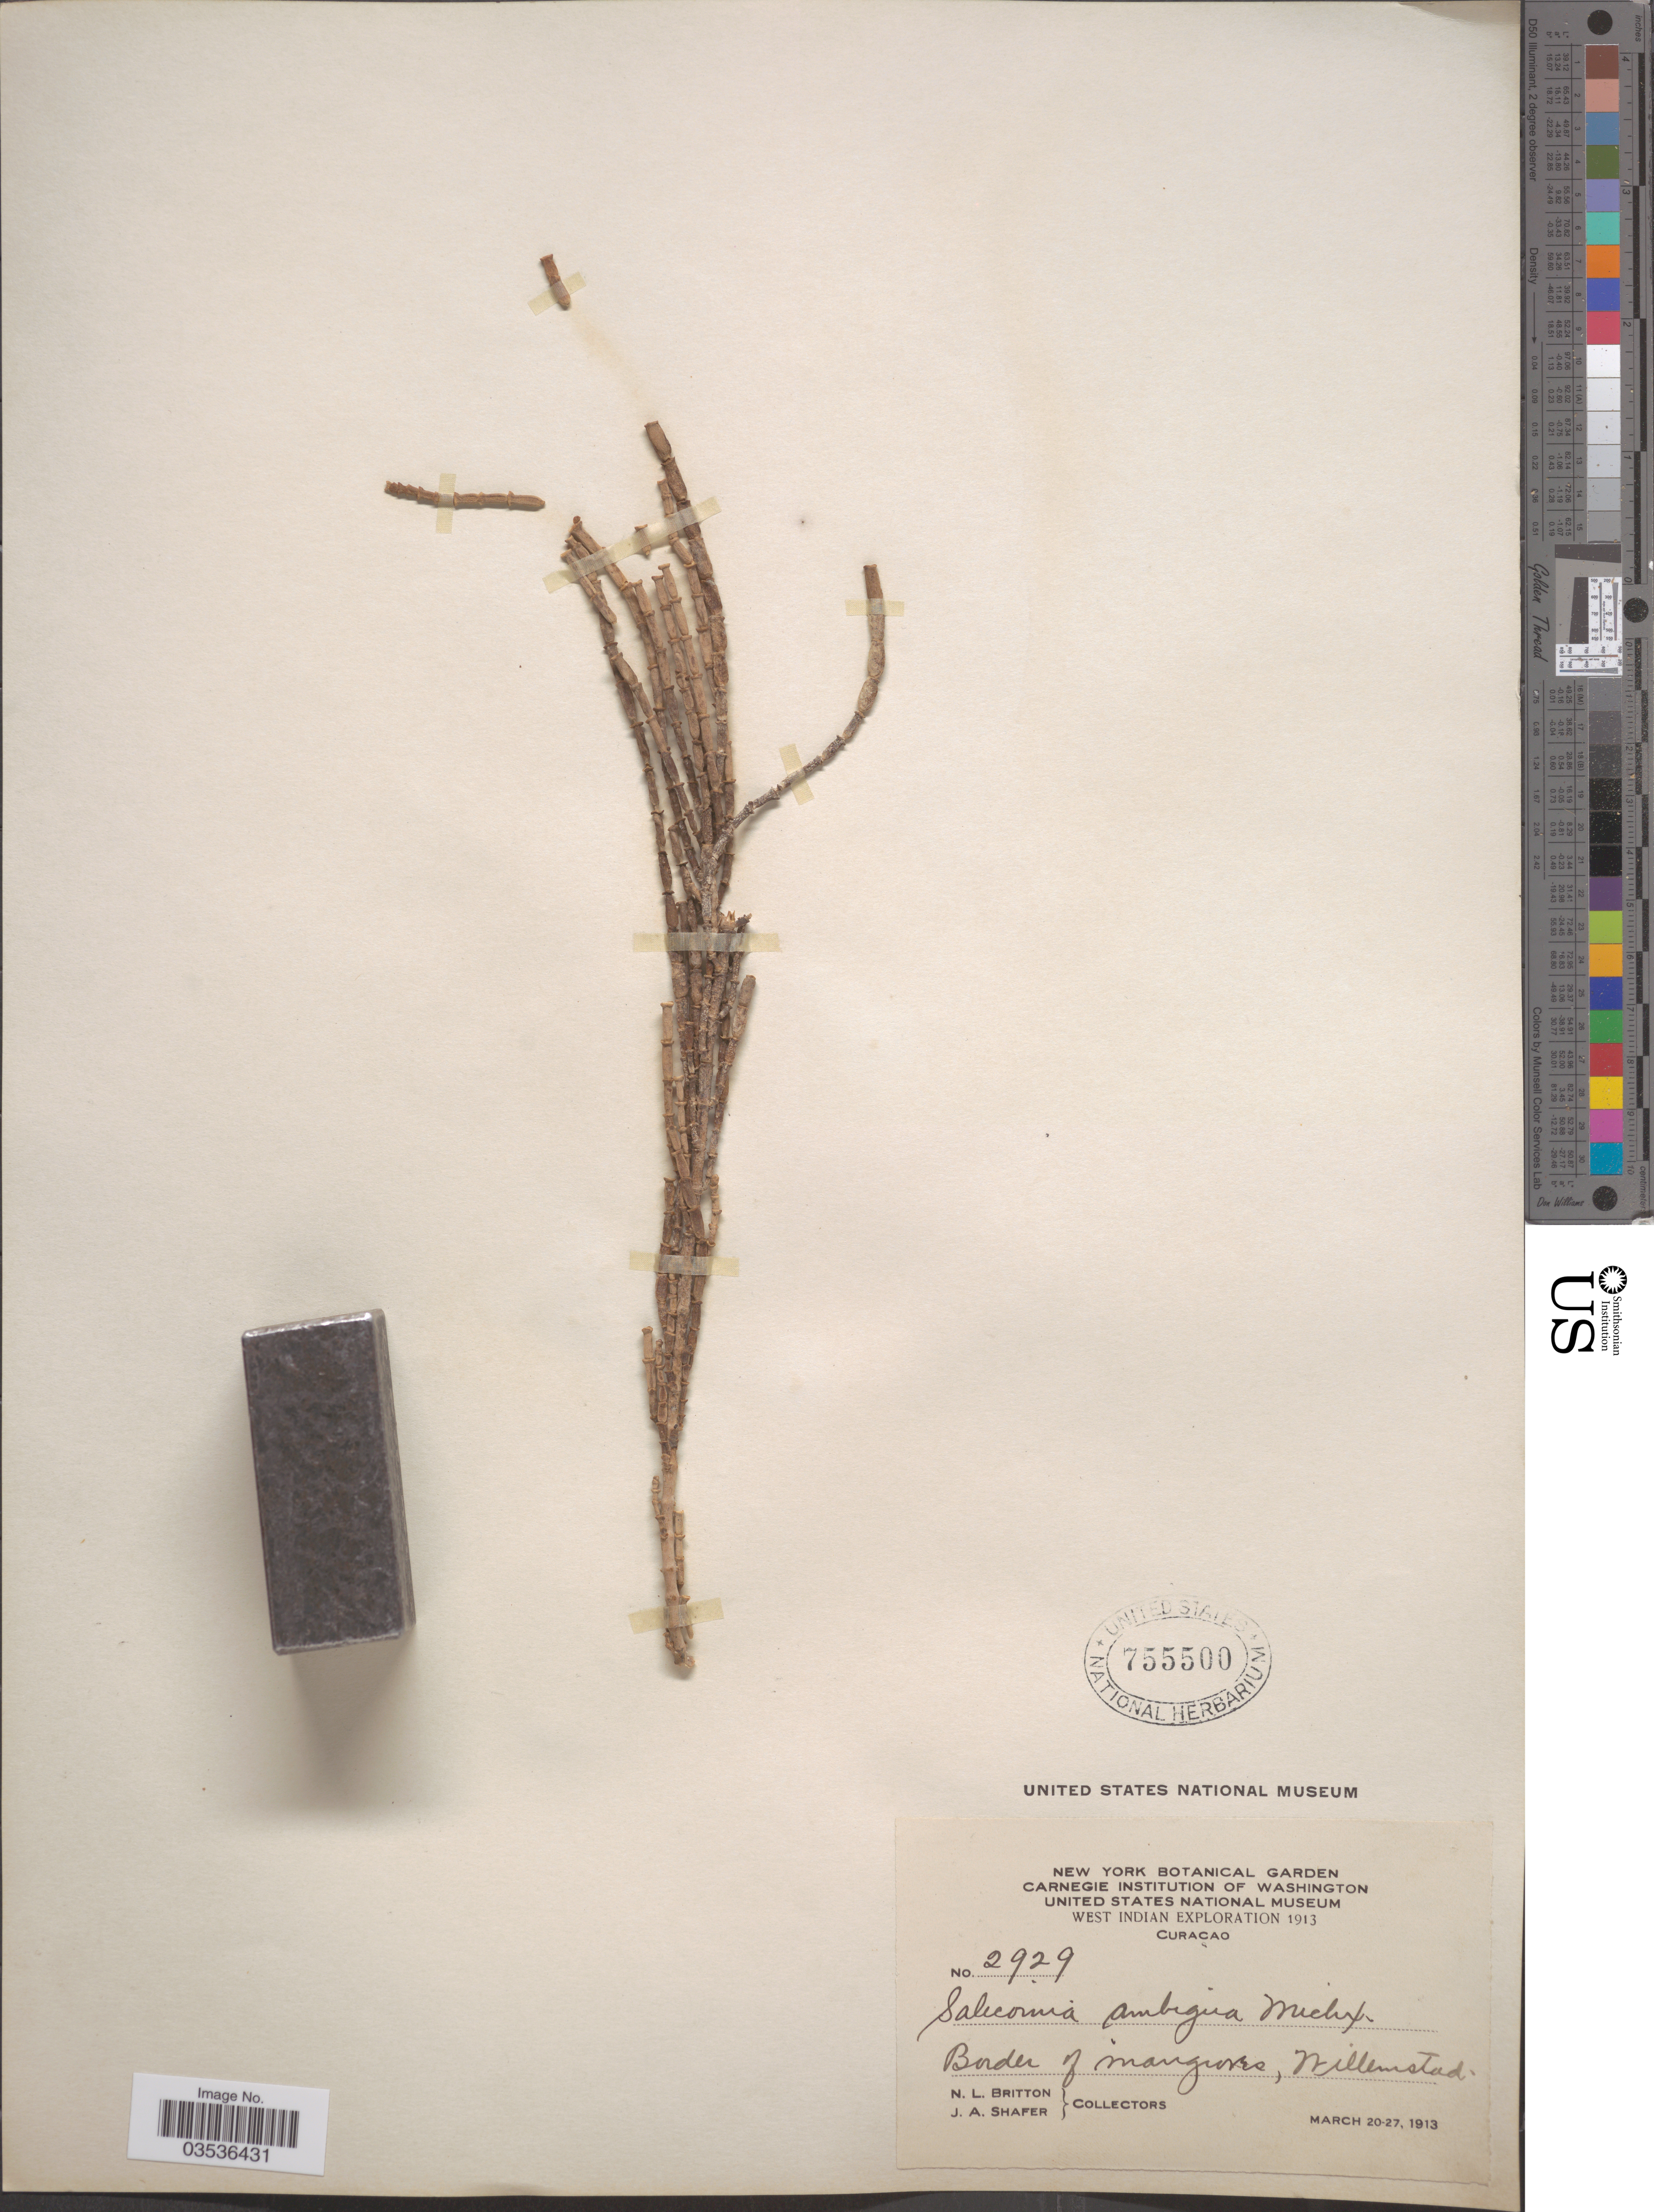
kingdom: Plantae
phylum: Tracheophyta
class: Magnoliopsida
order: Caryophyllales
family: Amaranthaceae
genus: Salicornia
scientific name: Salicornia ambigua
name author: Michx.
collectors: N. Britton & J. A. Shafer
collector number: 2929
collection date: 1913-03-20/1913-03-27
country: Curaçao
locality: West Indian. Border of mangroves, Willemstad.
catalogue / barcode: US 755500